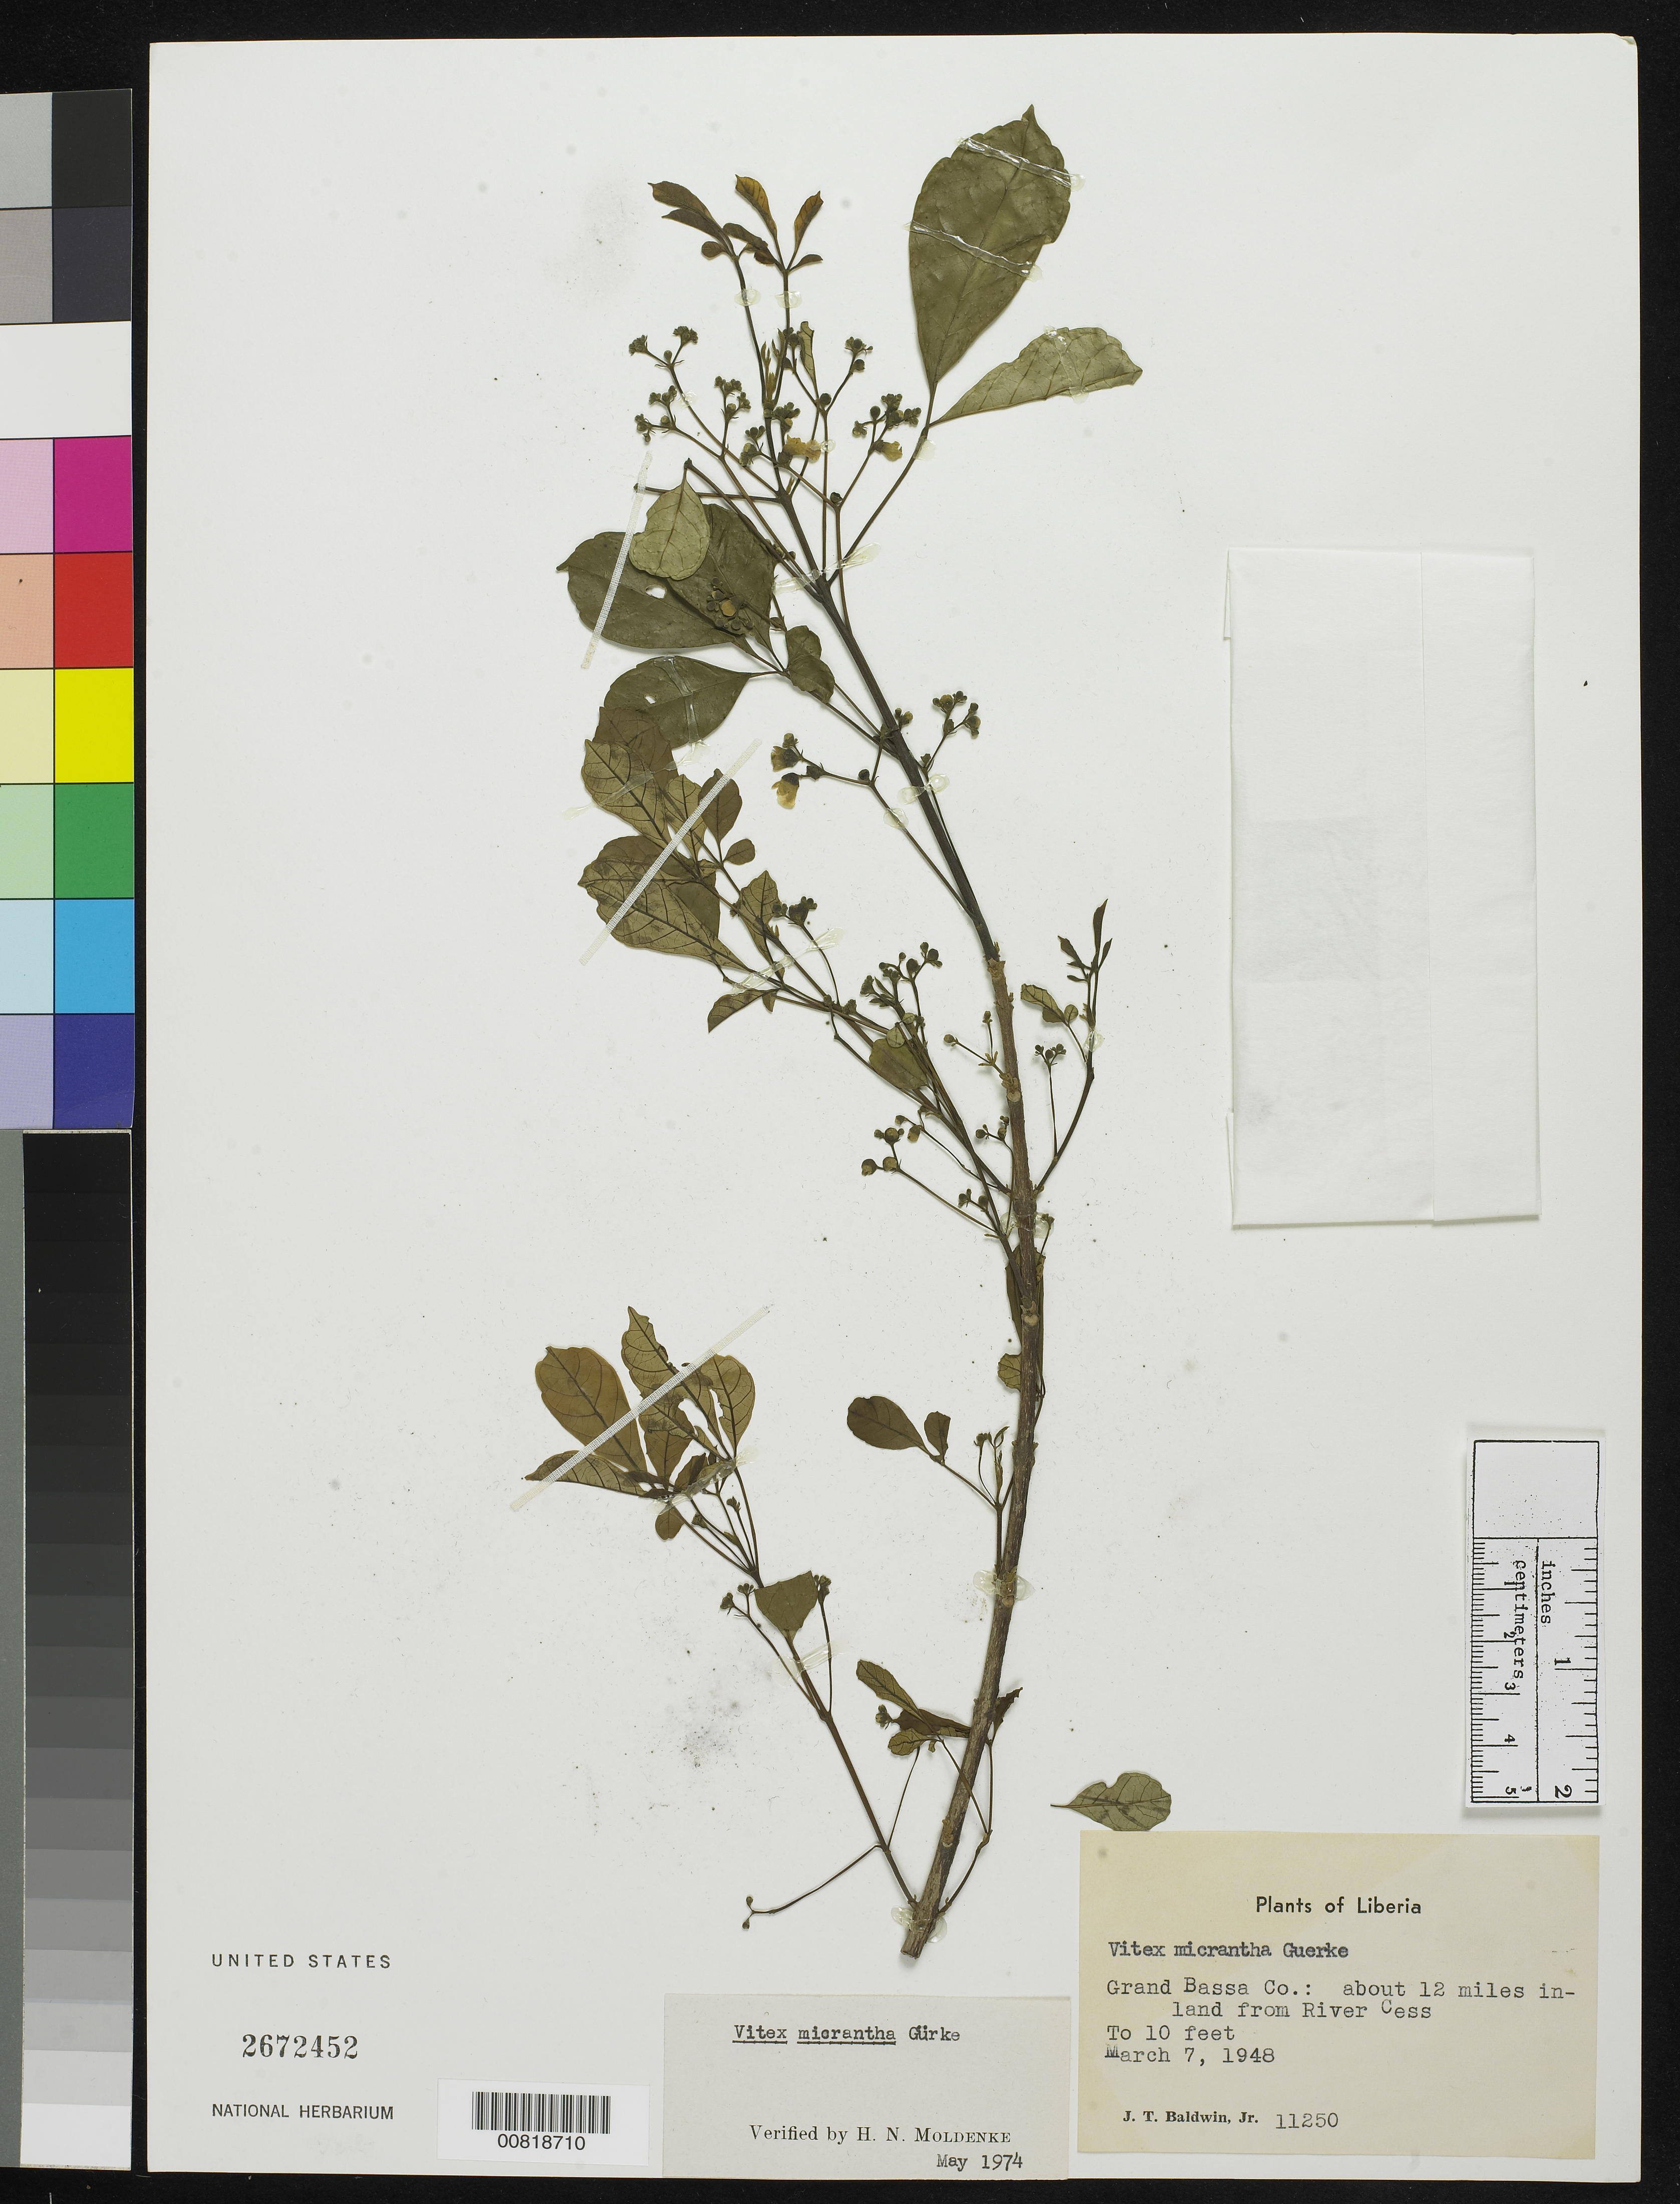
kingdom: Plantae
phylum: Tracheophyta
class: Magnoliopsida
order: Lamiales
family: Lamiaceae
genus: Vitex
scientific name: Vitex micrantha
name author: Gürke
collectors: J. T. Baldwin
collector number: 11250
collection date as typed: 7 Mar 1948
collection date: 1948-03-07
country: Liberia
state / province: Grand Bassa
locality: about 12 miles inland from River Cess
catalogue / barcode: US 2672452